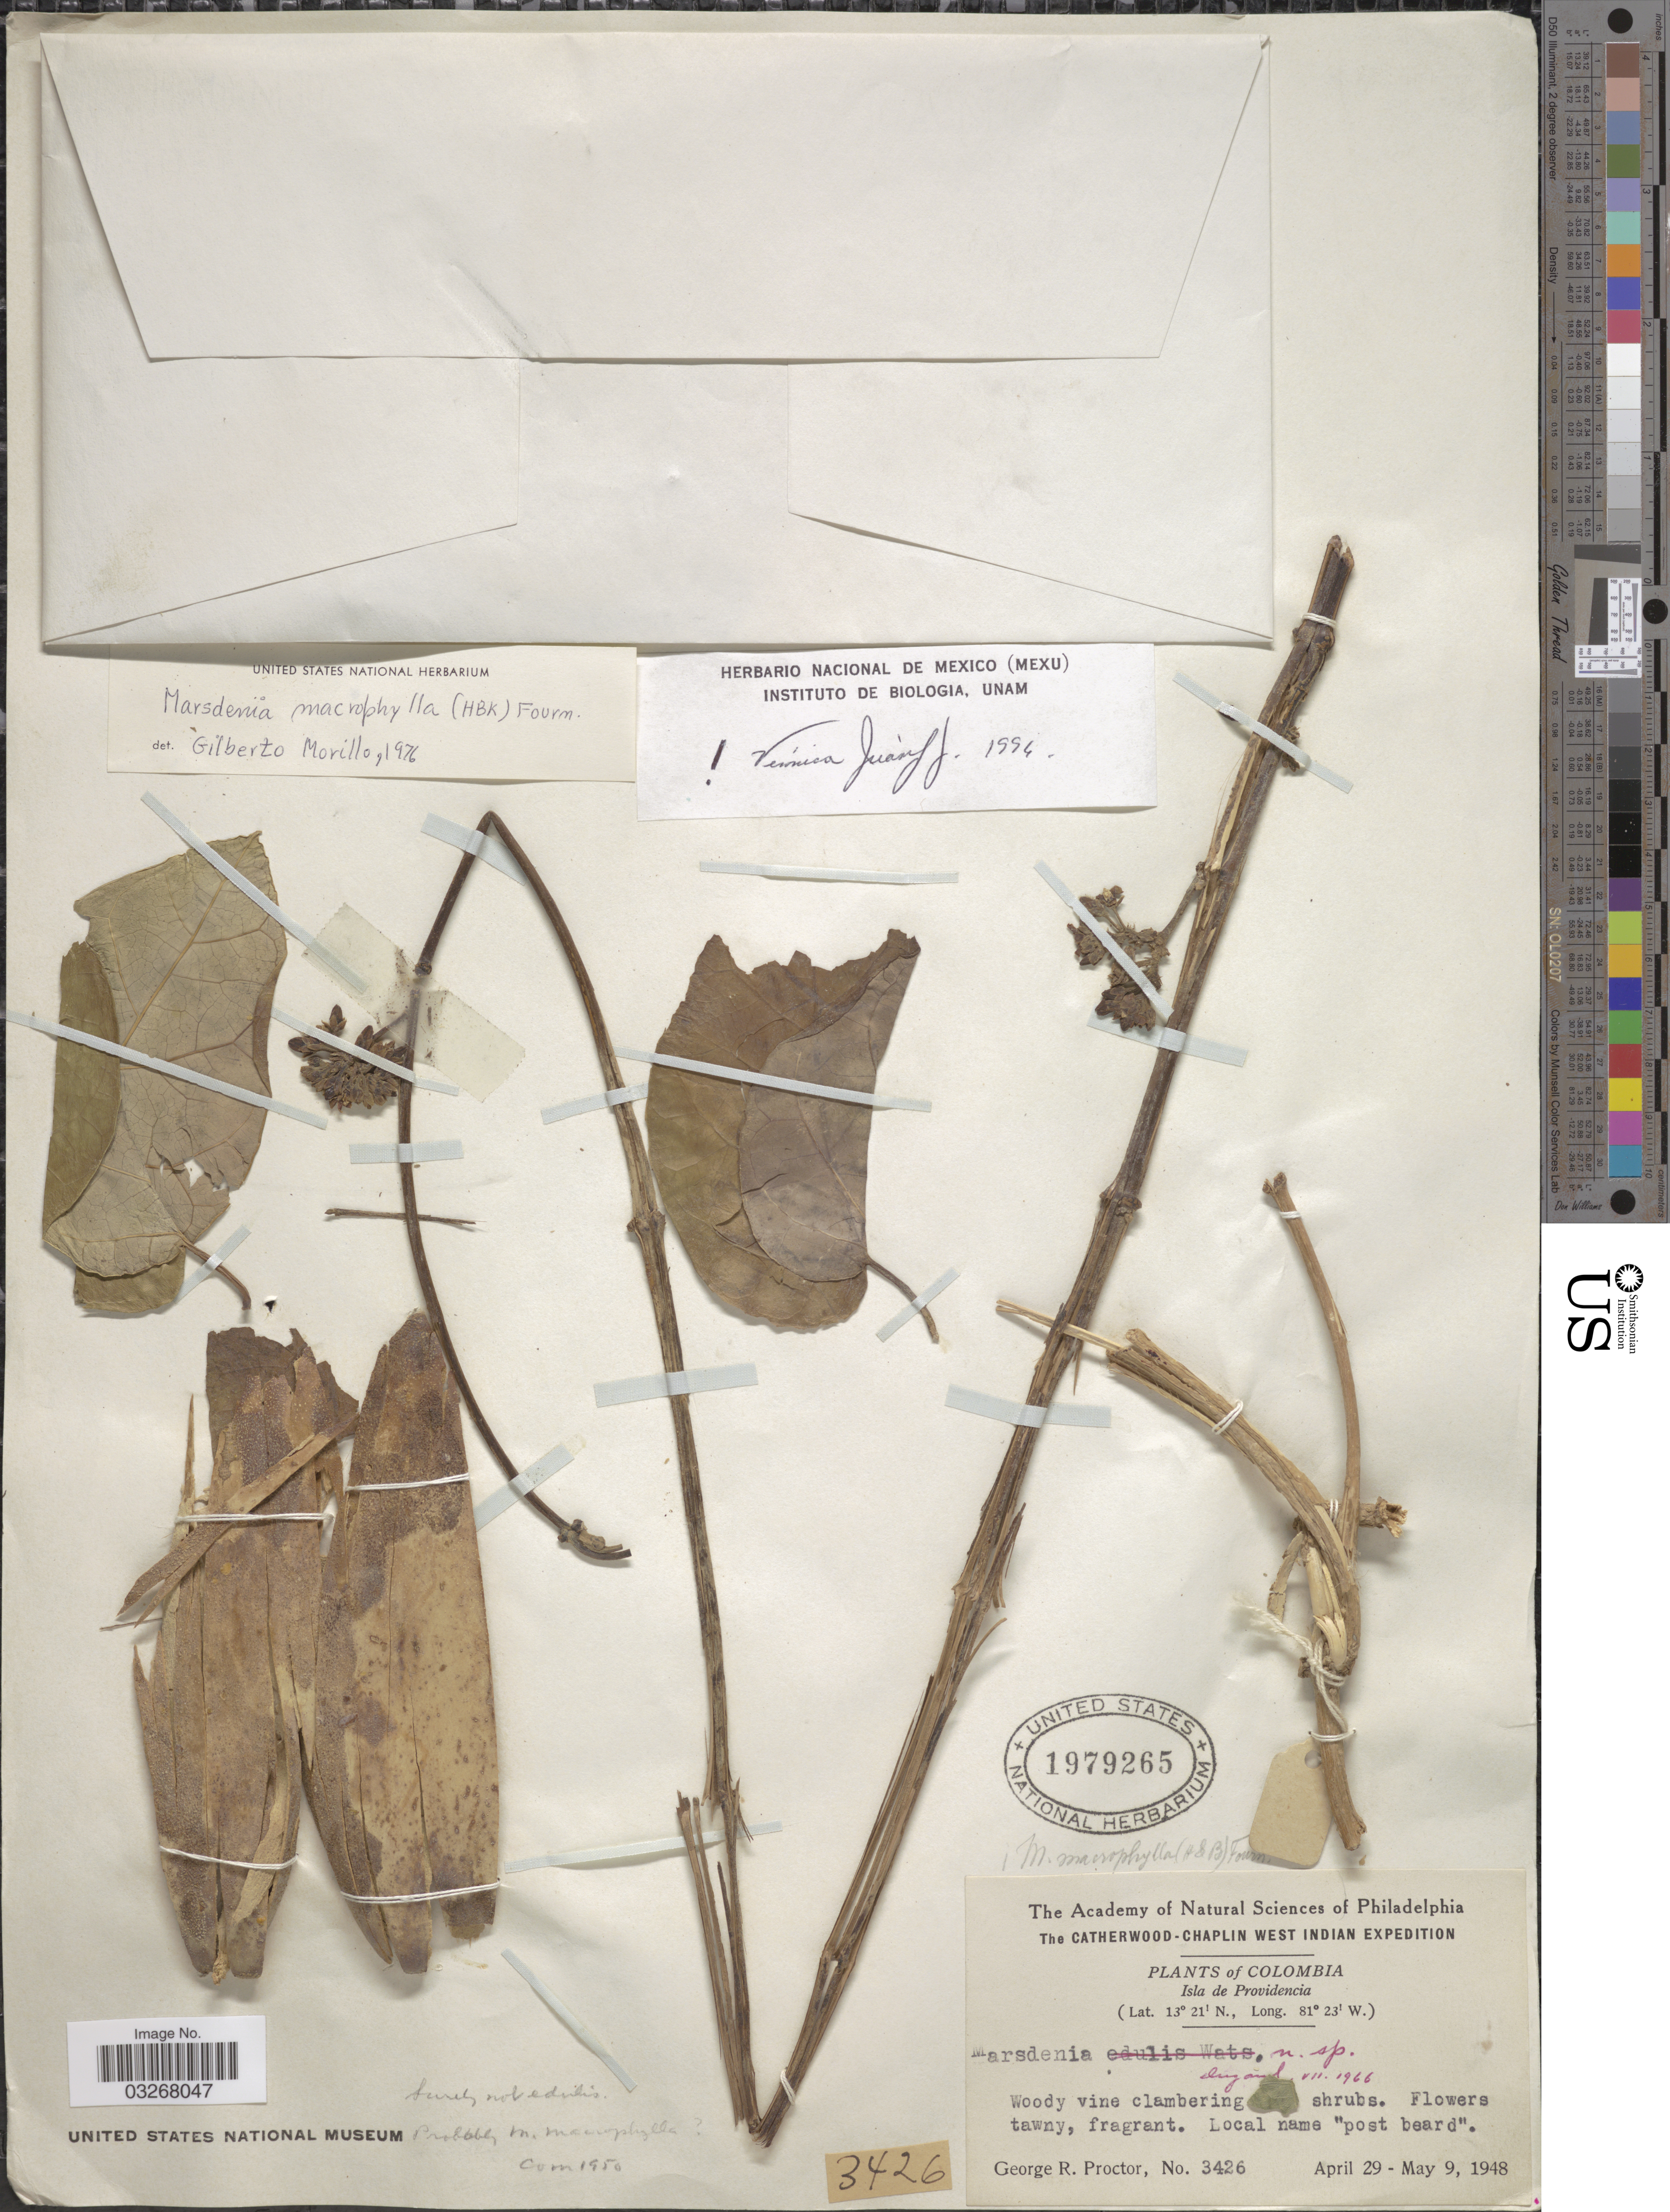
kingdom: Plantae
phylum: Tracheophyta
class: Magnoliopsida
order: Gentianales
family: Apocynaceae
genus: Marsdenia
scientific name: Marsdenia macrophylla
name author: (Humb. & Bonpl. ex Schult.) E. Fourn.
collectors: G. Proctor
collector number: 3426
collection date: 1948-04-29/1948-05-09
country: Colombia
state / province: San Andres y Providencia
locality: Isla de Providencia.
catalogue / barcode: US 1979265